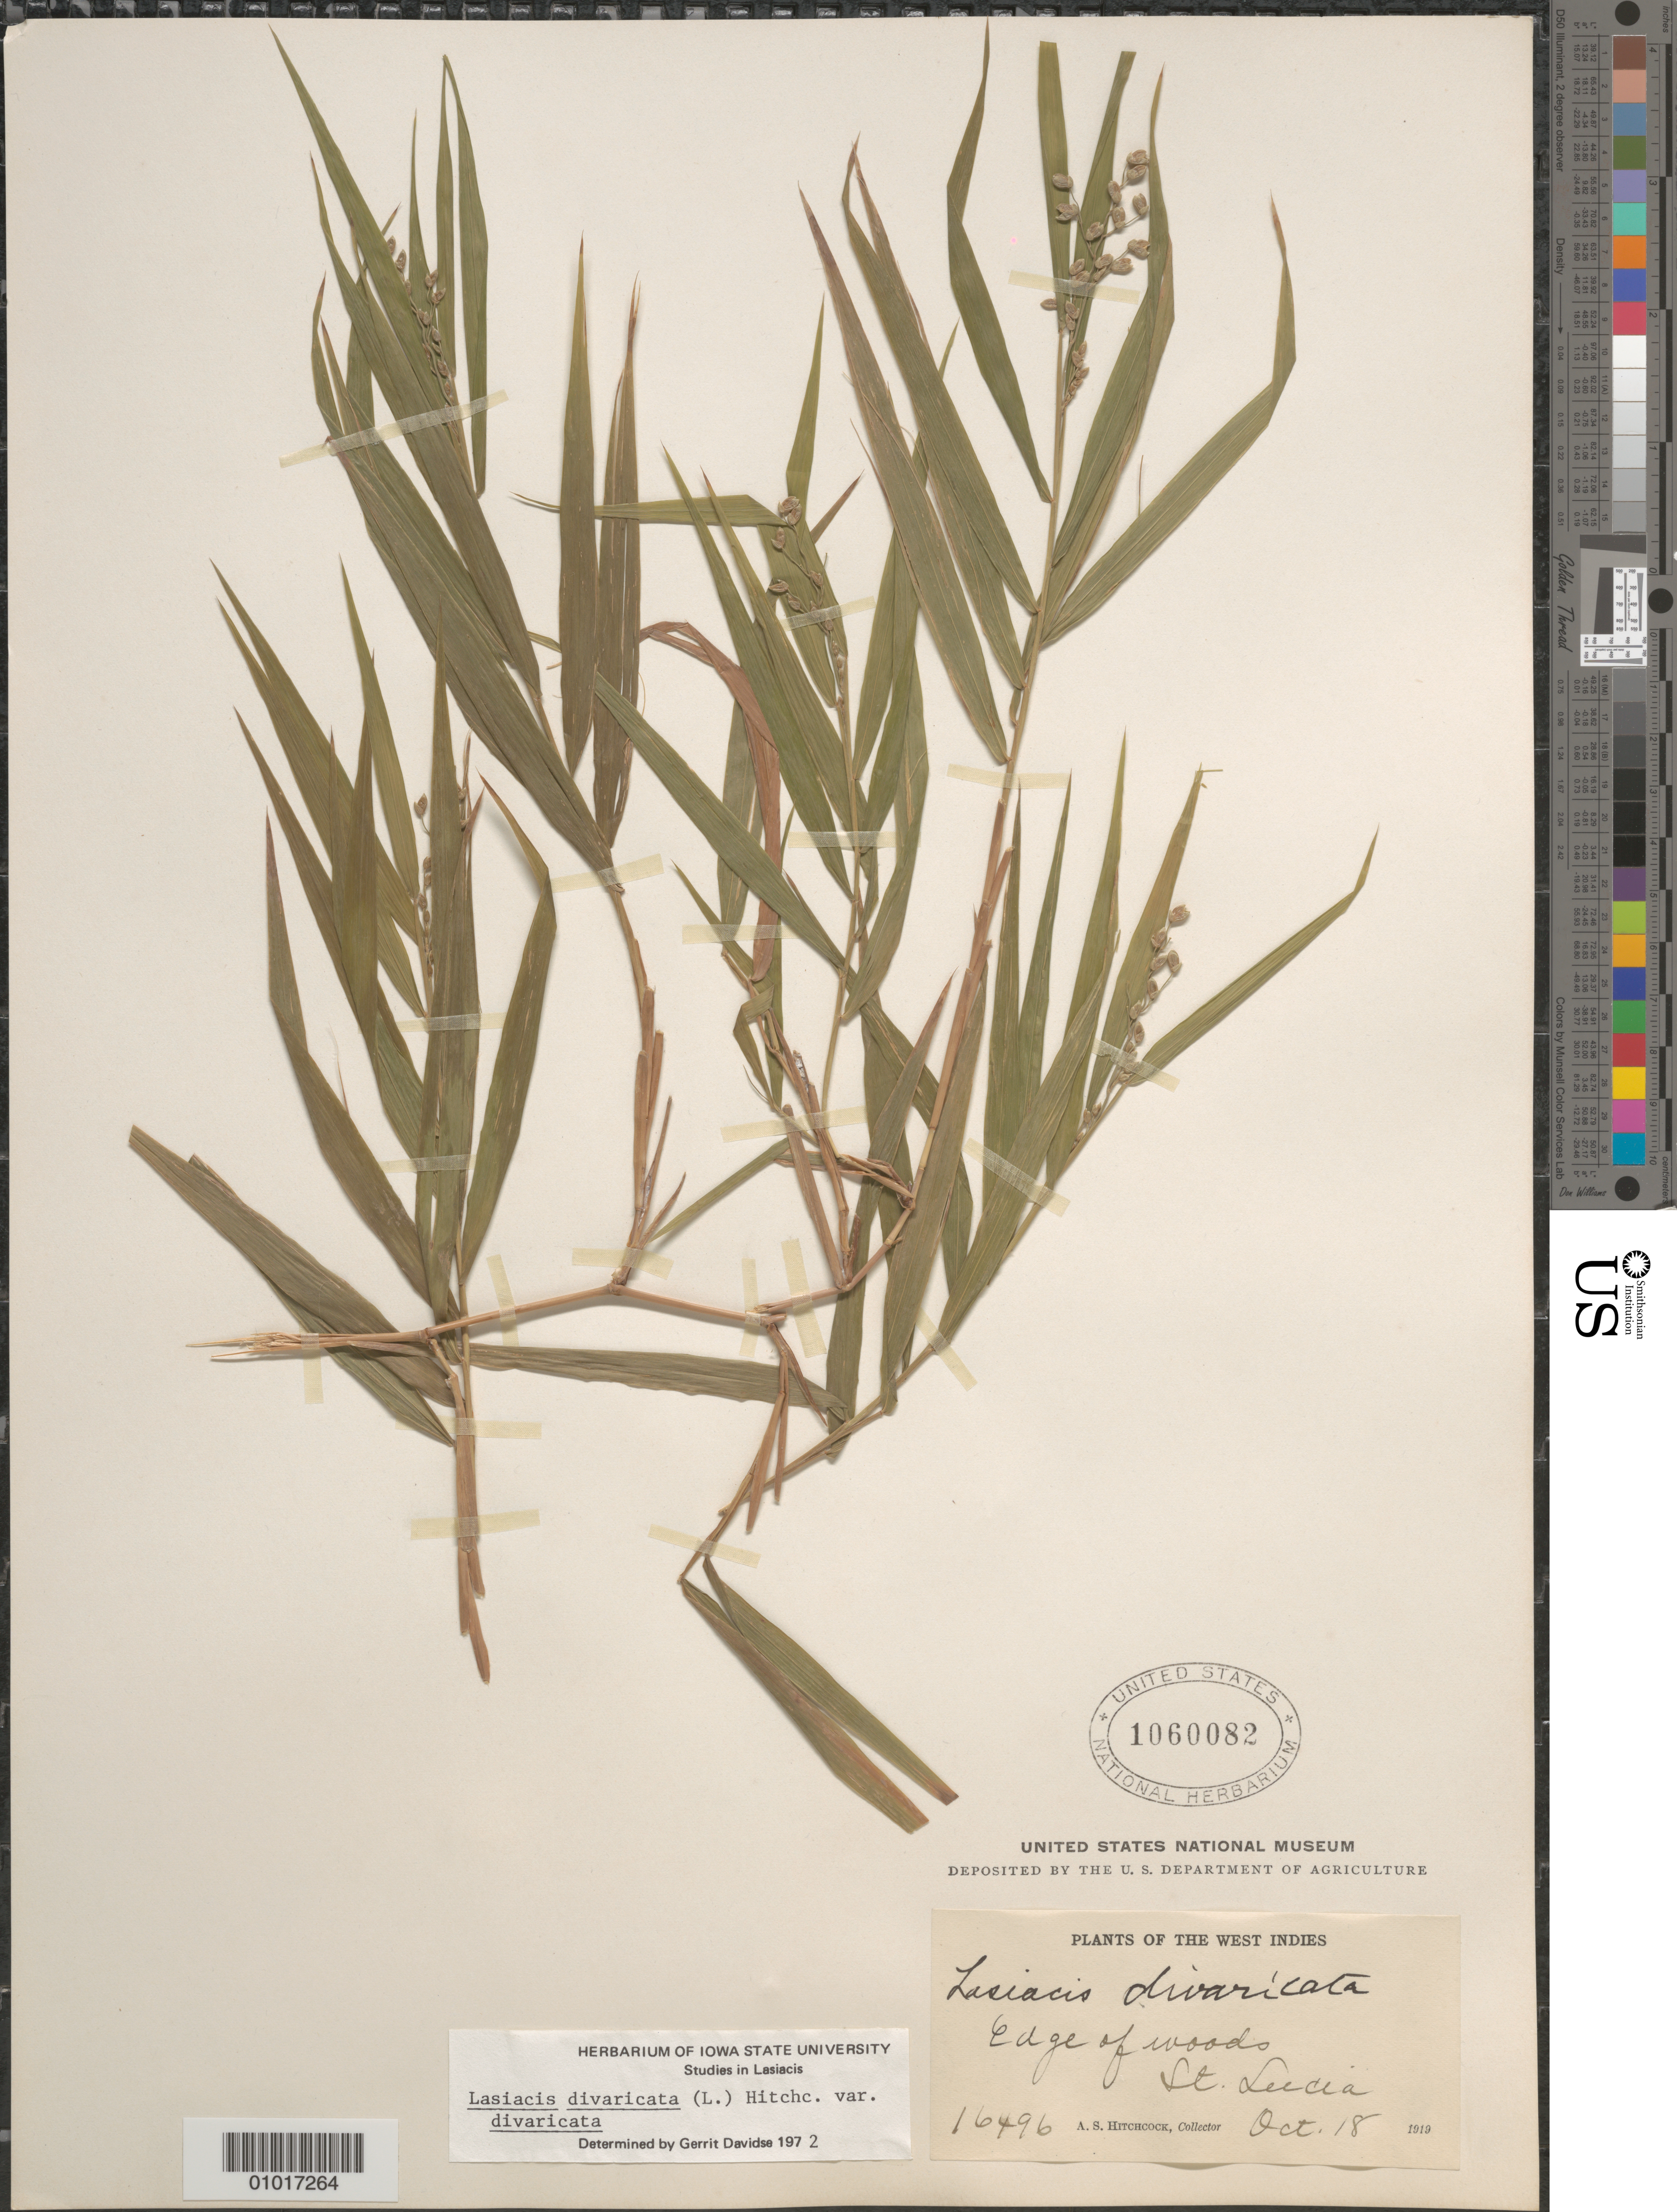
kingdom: Plantae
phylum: Tracheophyta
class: Liliopsida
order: Poales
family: Poaceae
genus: Lasiacis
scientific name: Lasiacis divaricata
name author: (L.) Hitchc.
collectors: A. S. Hitchcock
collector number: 16496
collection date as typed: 18 Oct 1919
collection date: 1919-10-18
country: St. Lucia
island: St. Lucia I.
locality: Edge of woods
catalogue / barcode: US 1060082